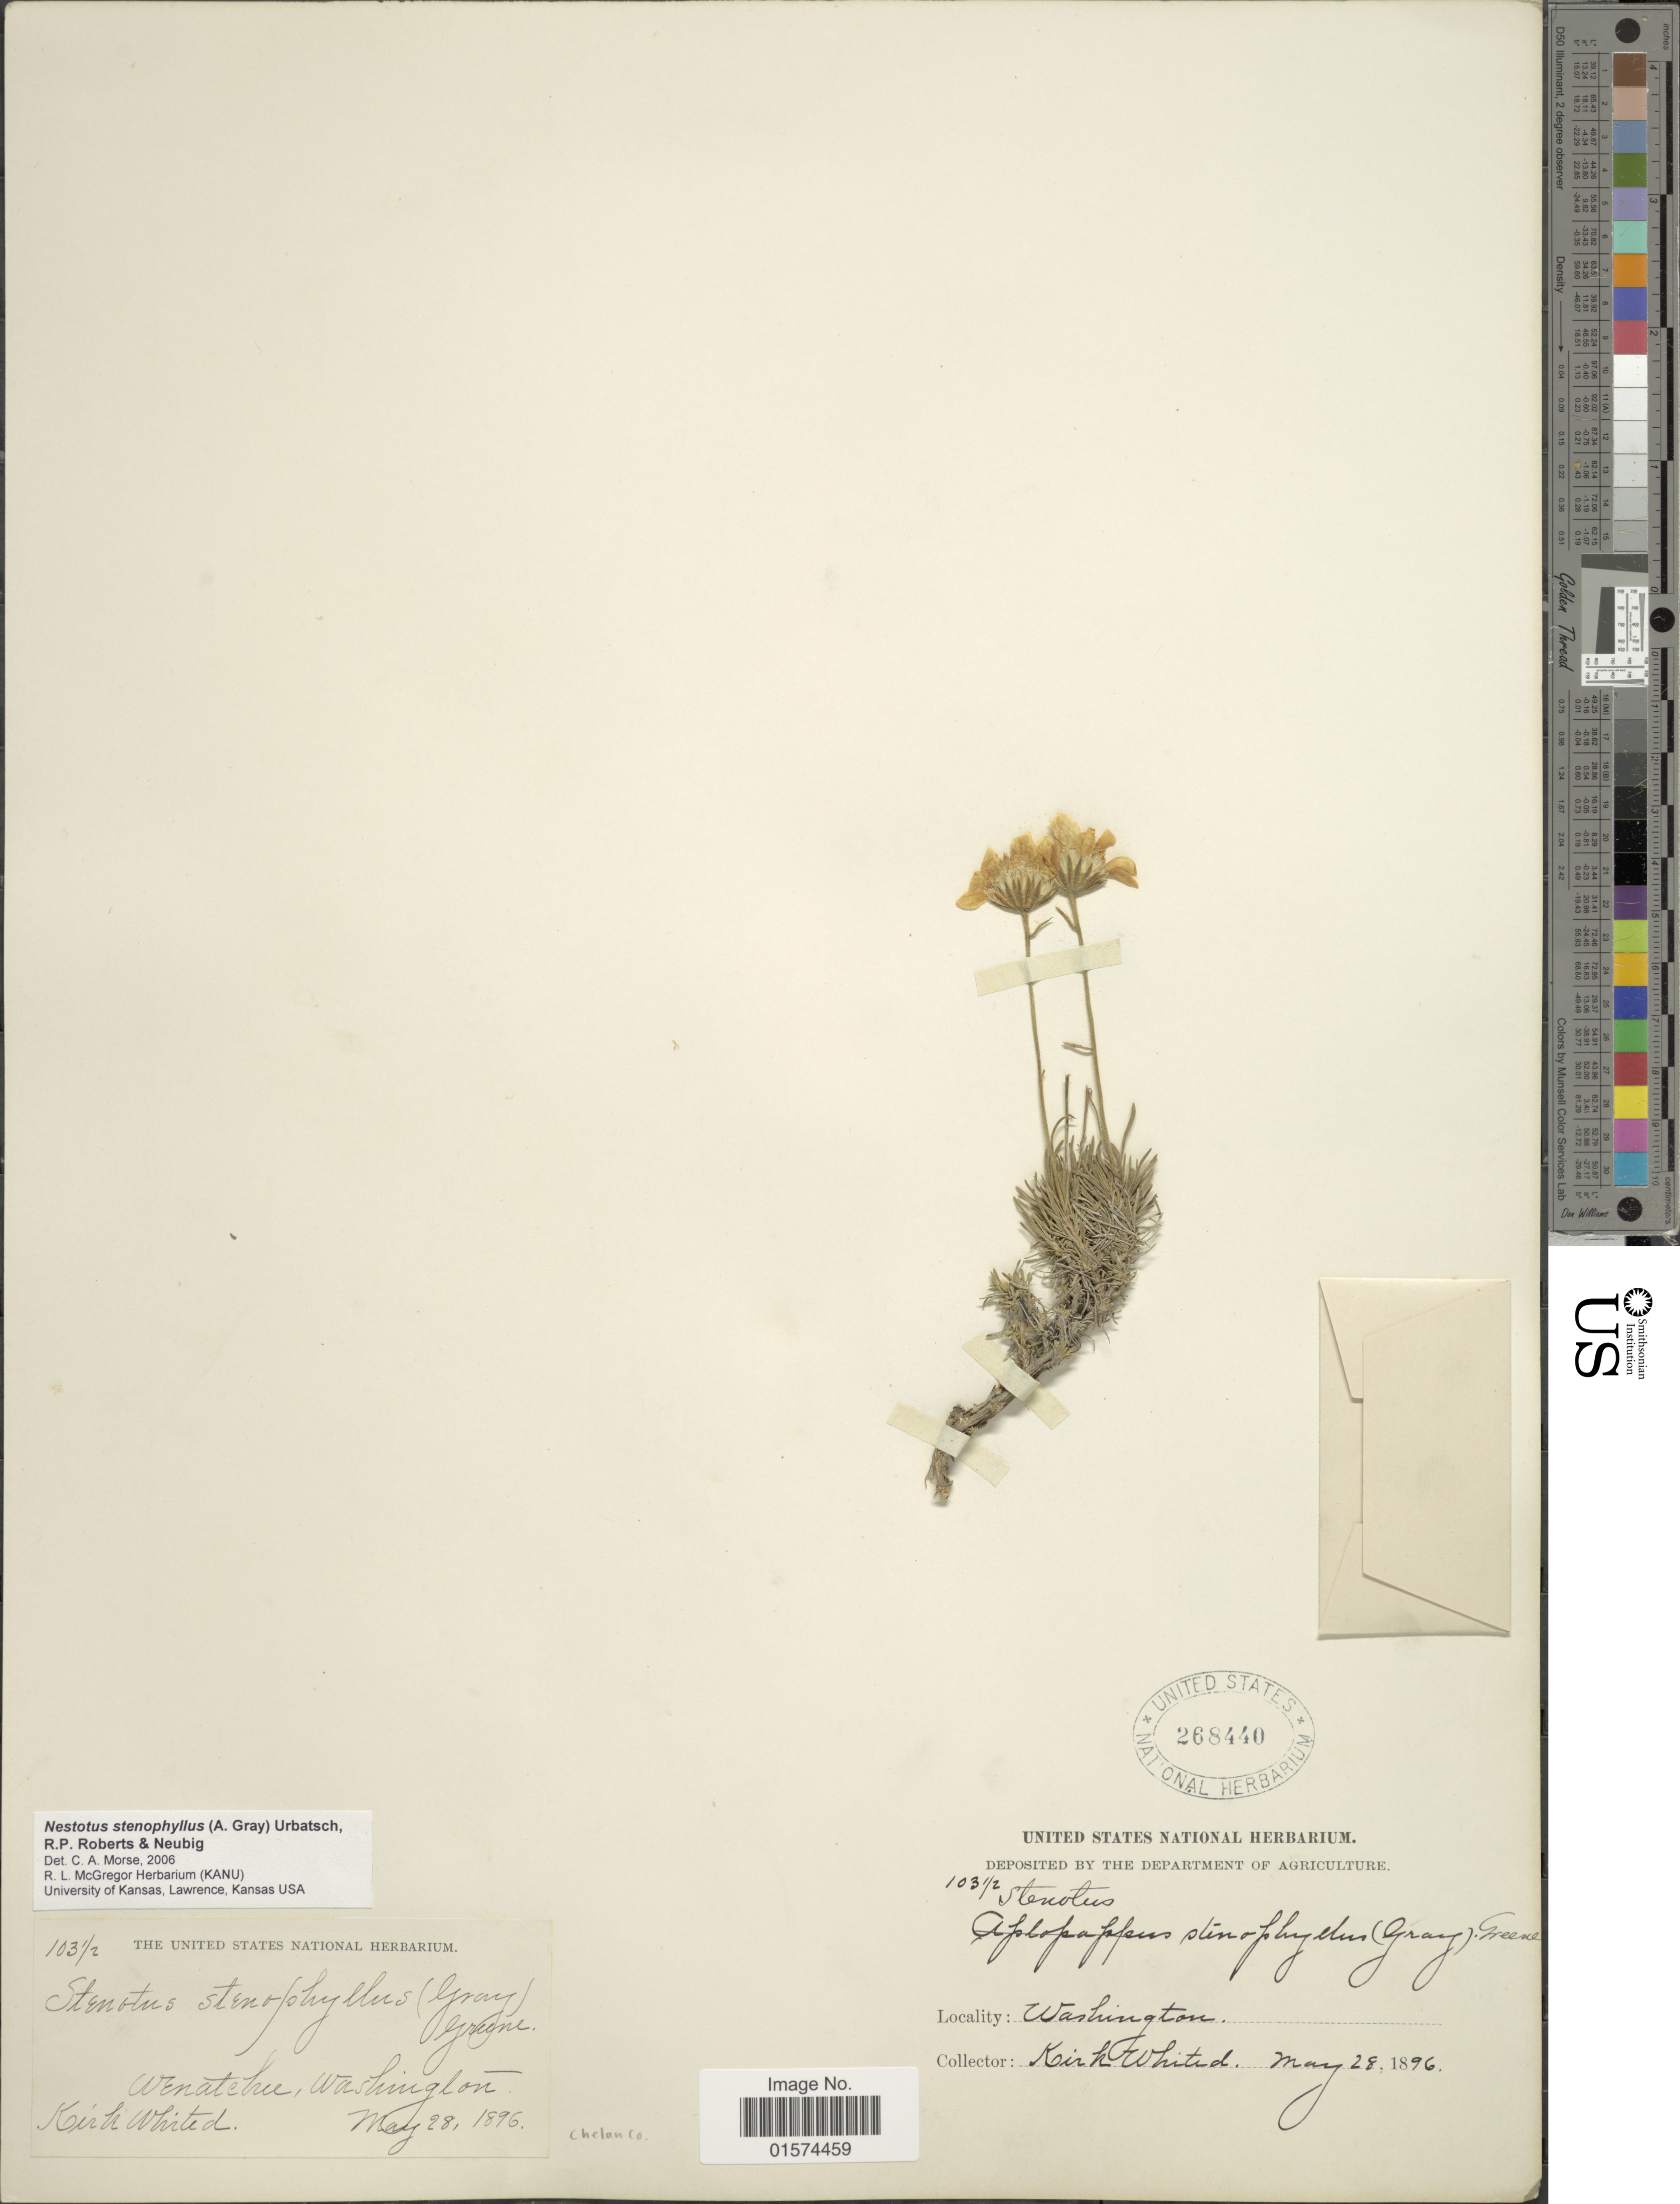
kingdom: Plantae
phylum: Tracheophyta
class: Magnoliopsida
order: Asterales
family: Asteraceae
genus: Nestotus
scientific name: Nestotus stenophyllus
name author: (A. Gray) R.P.Roberts et al.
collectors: K. Whited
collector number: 103,30*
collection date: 1896-05-28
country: United States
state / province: Washington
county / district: Chelan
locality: Wenatchee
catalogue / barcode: US 268440